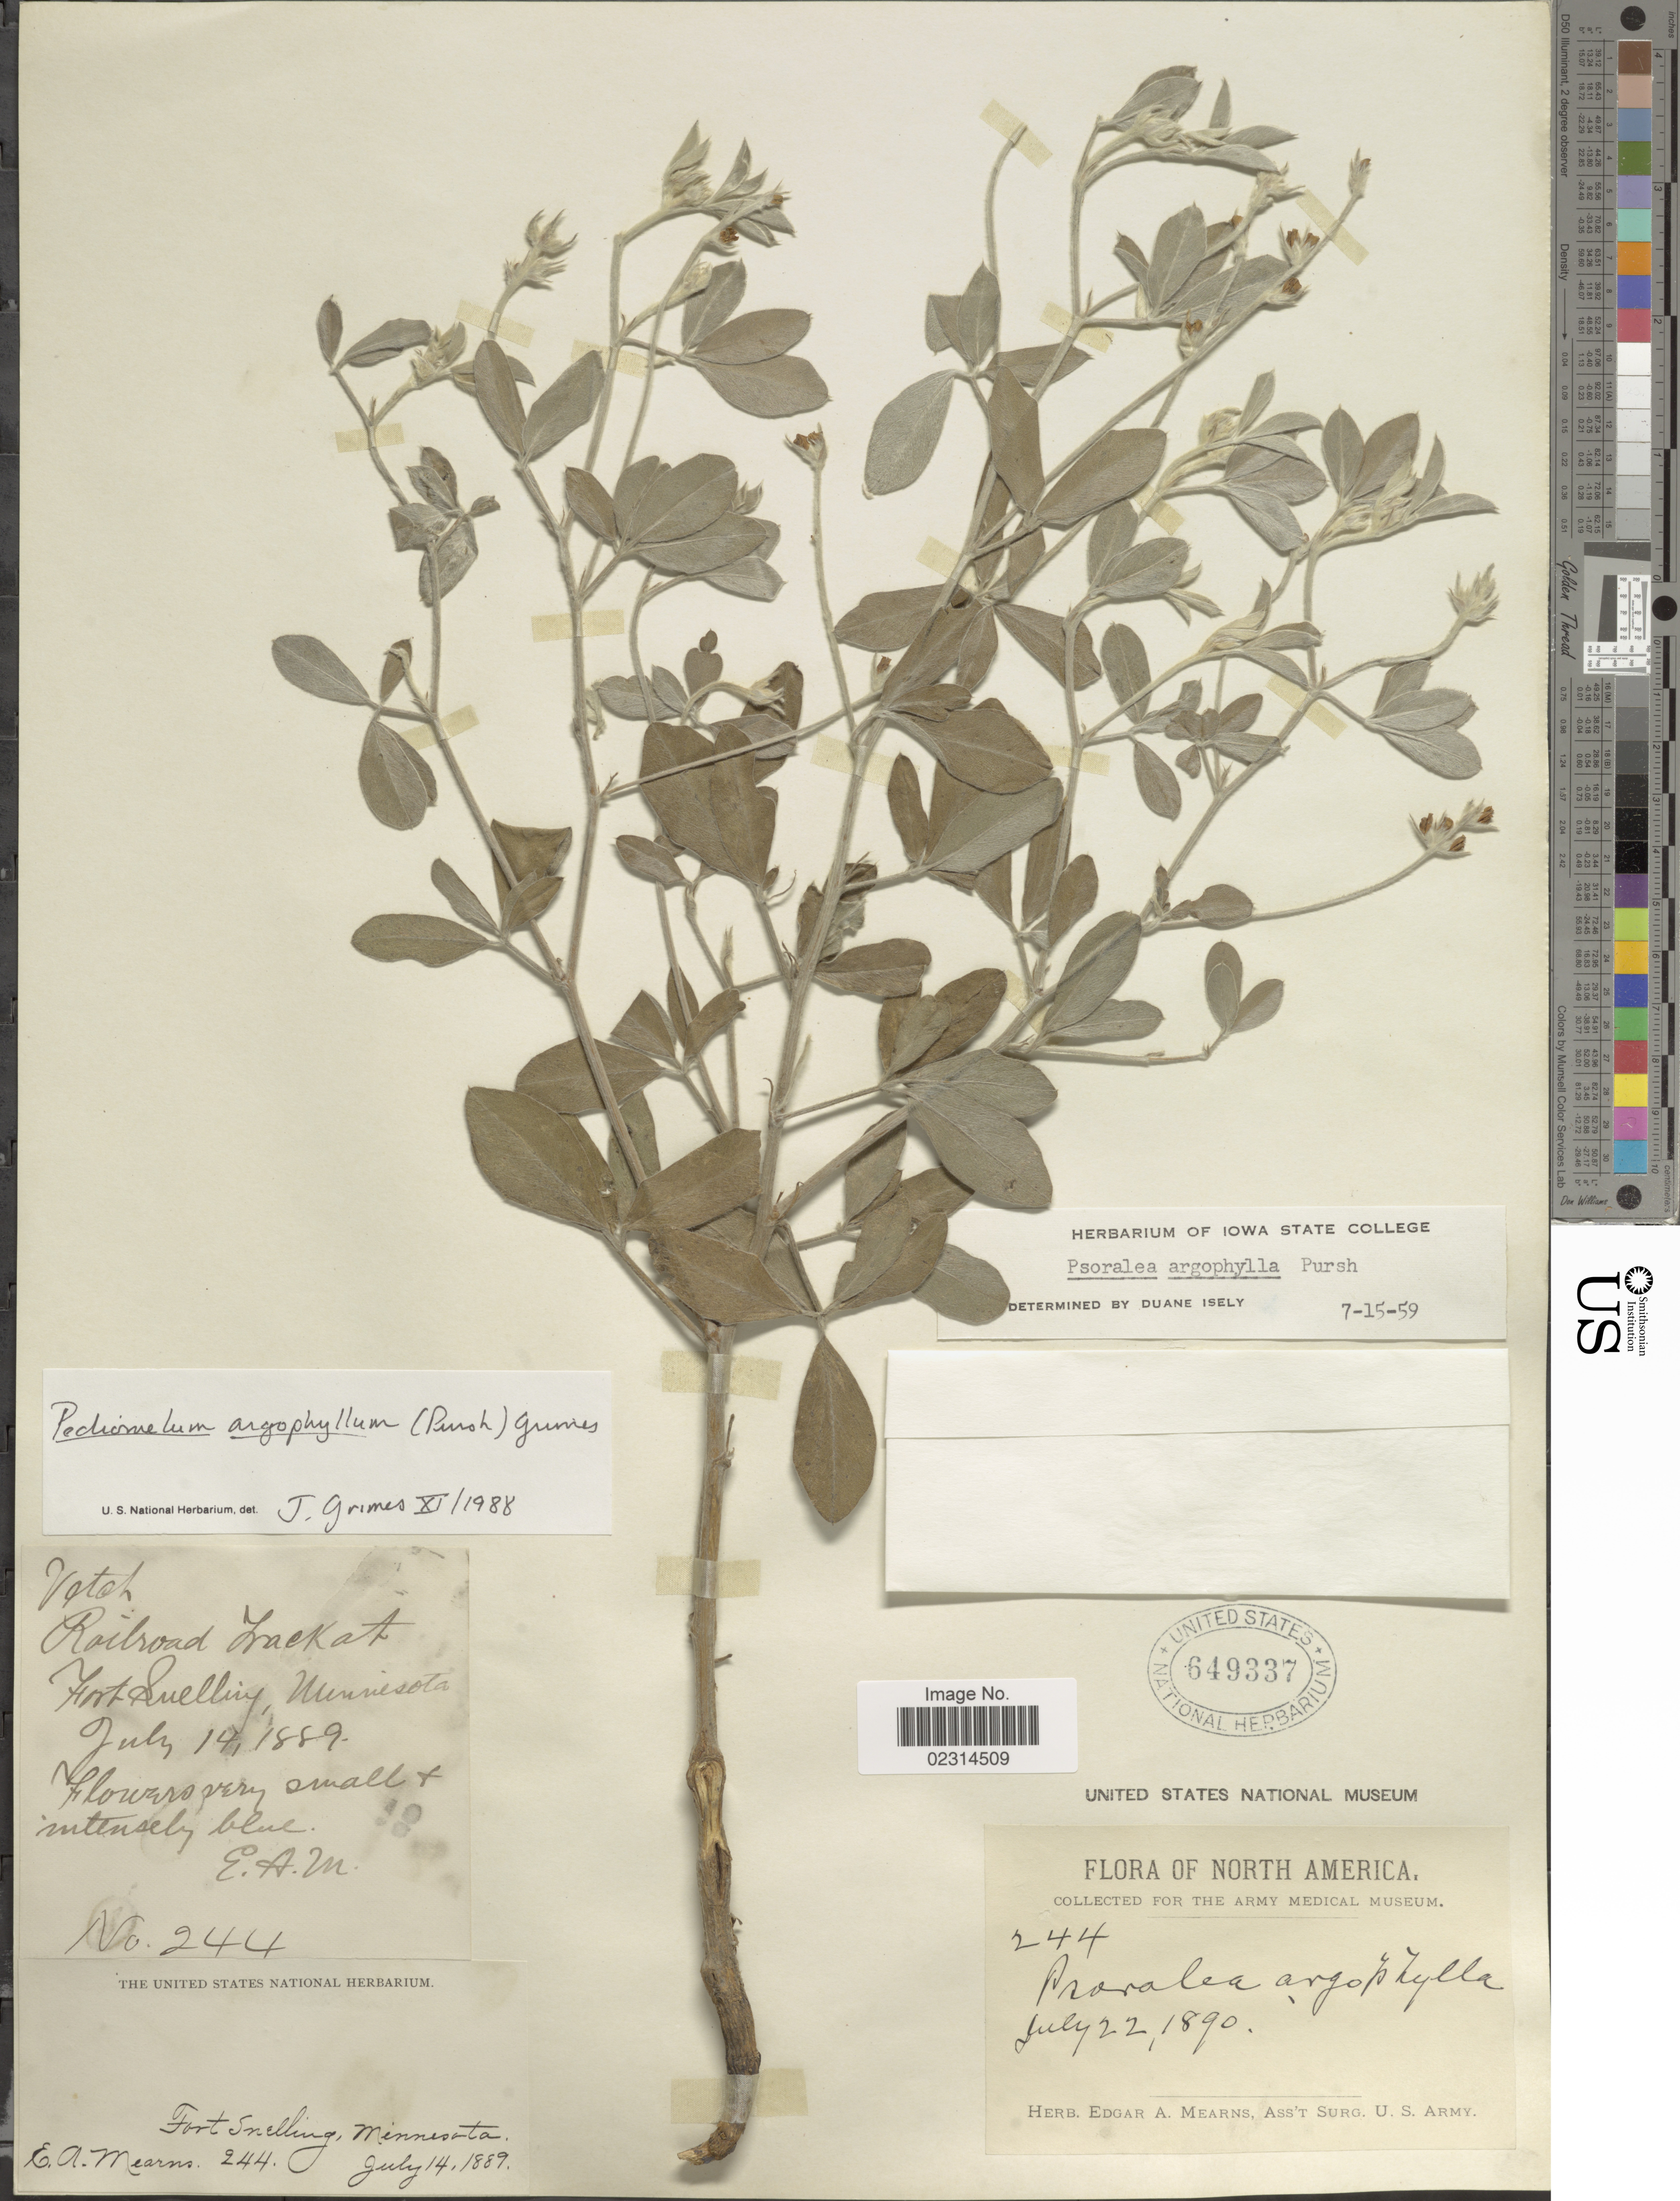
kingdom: Plantae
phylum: Tracheophyta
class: Magnoliopsida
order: Fabales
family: Fabaceae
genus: Pediomelum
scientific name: Pediomelum argophyllum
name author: (Pursh) J.W. Grimes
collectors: E. A. Mearns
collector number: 244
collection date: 1889-07-14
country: United States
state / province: Minnesota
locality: Railroad track at Fort Snelling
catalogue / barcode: US 649337